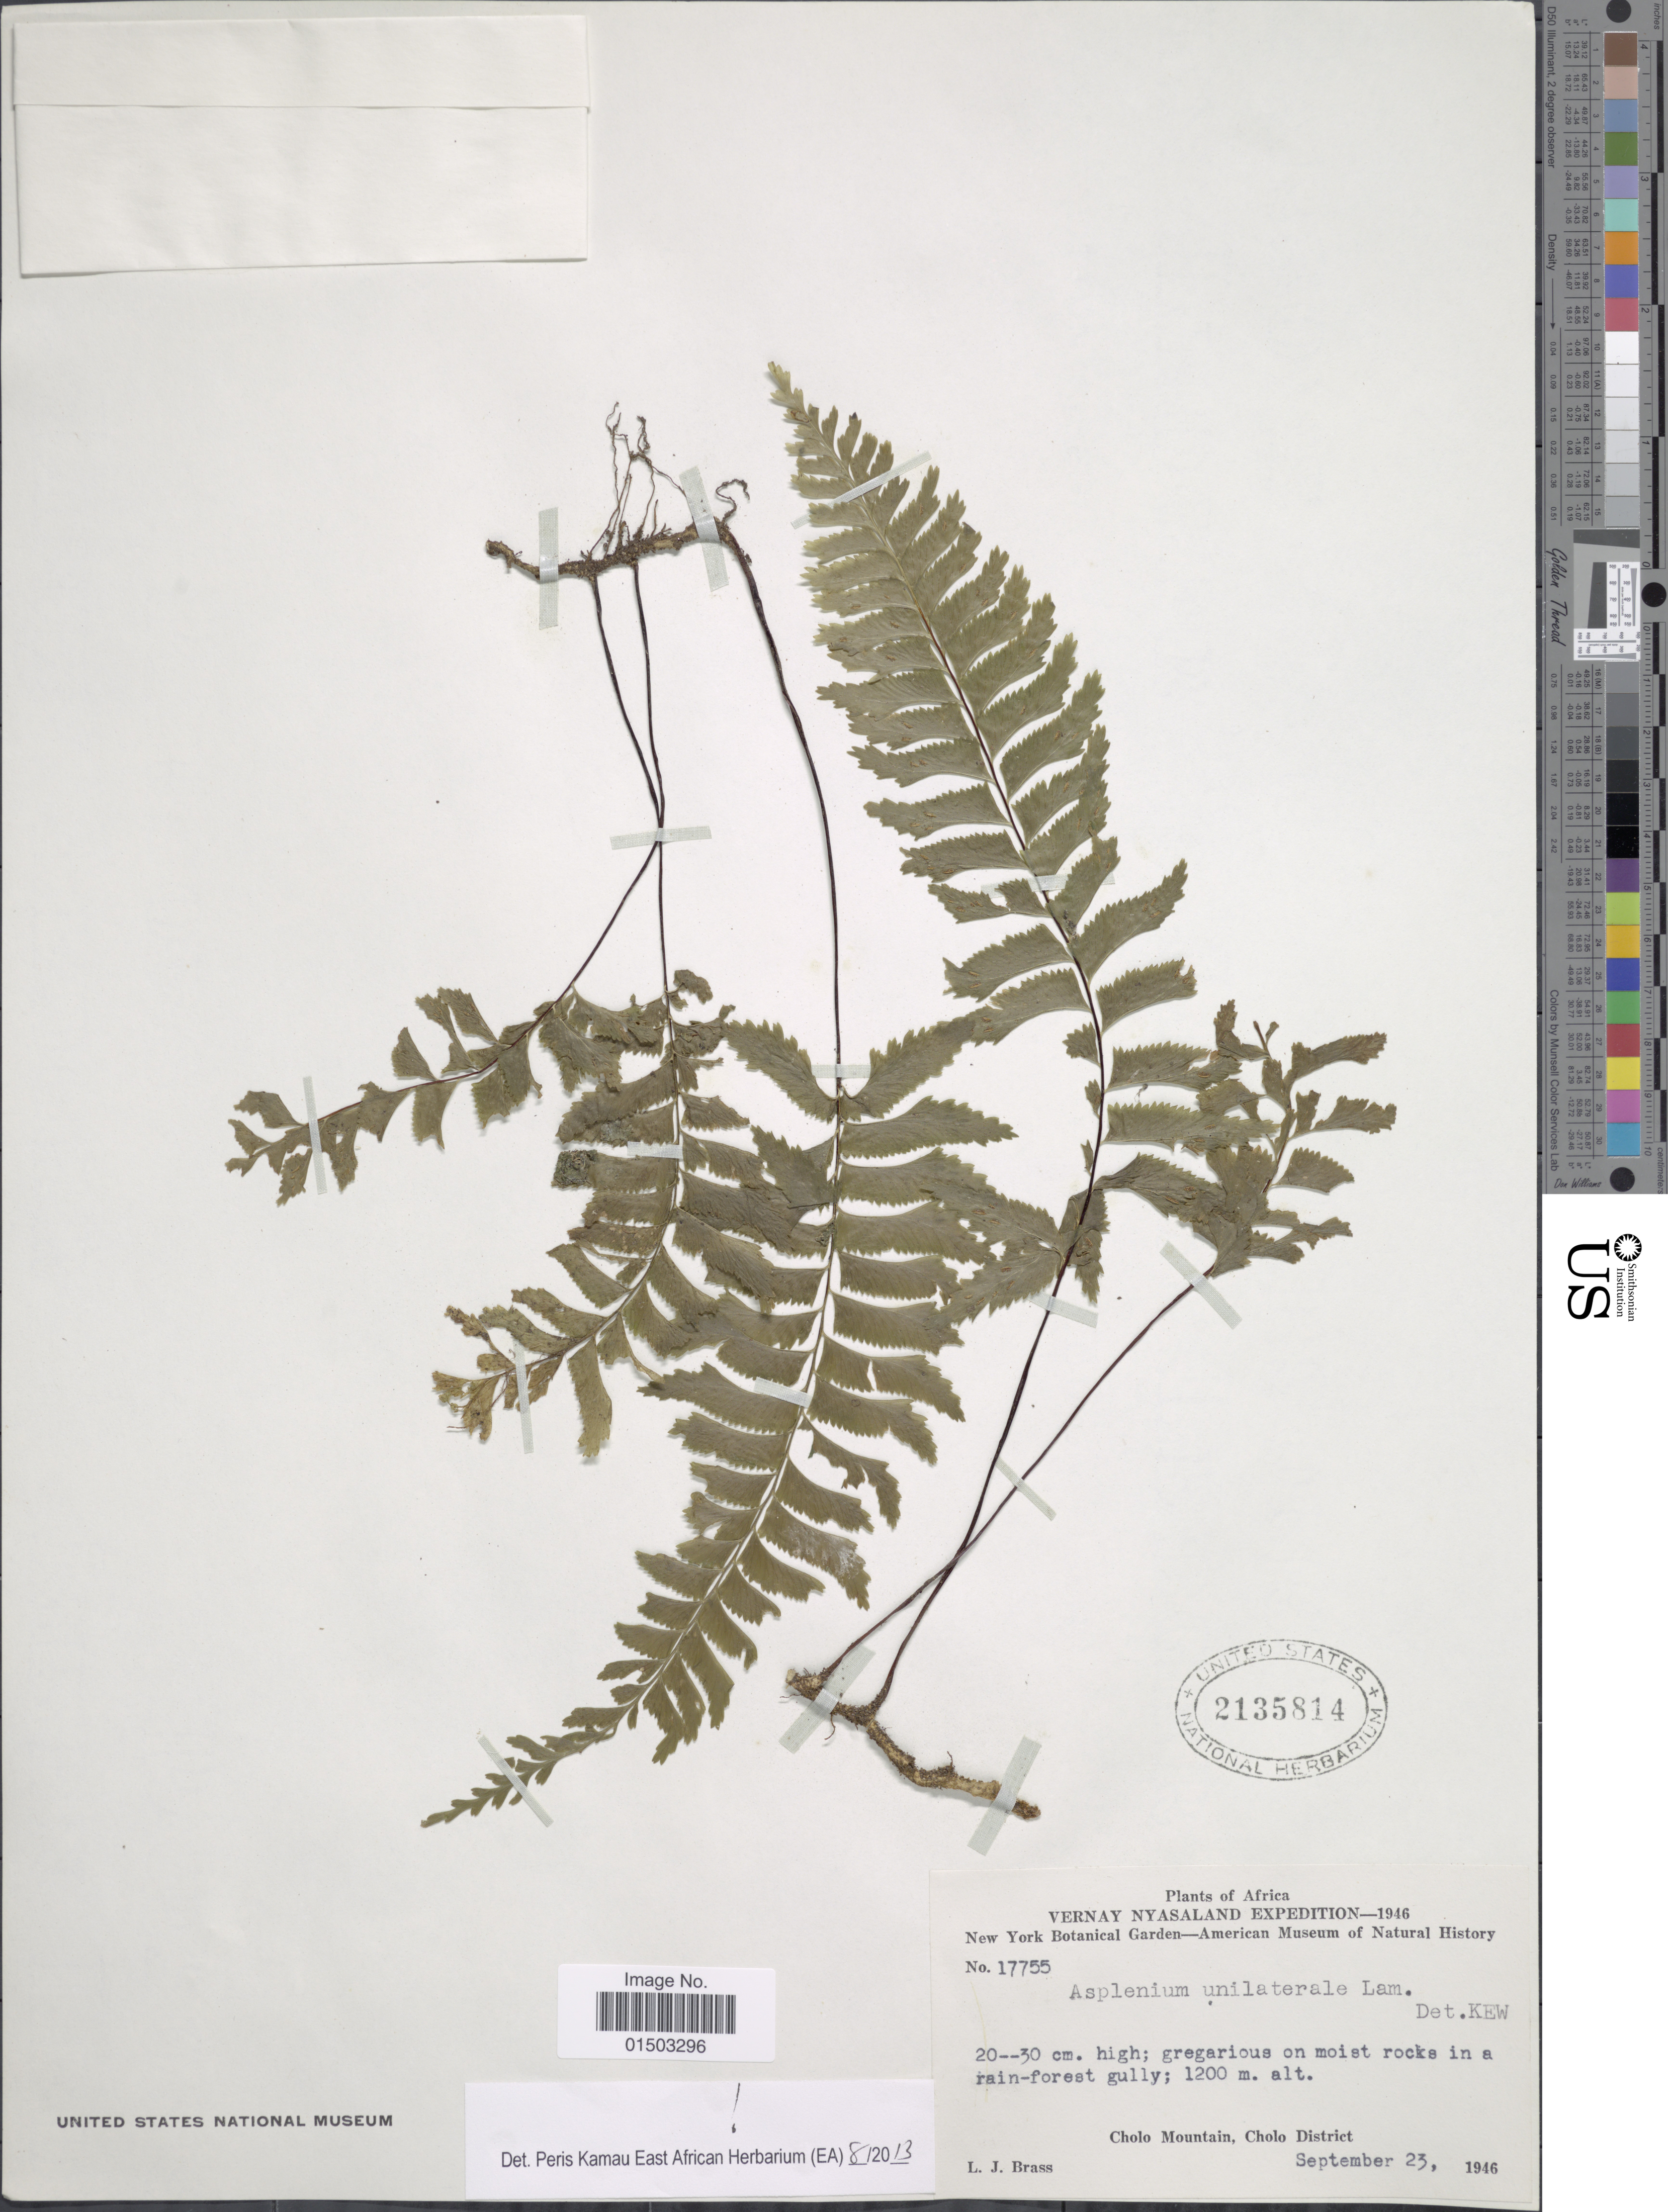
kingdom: Plantae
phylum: Tracheophyta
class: Polypodiopsida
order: Polypodiales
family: Aspleniaceae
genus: Hymenasplenium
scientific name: Hymenasplenium unilaterale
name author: (Lam.) Hayata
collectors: L. J. Brass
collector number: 17755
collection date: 1946-09-23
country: Malawi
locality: Africa. Vernay Nyasaland. Cholo Mountain, Cholo District.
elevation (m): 1200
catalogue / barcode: US 2135814